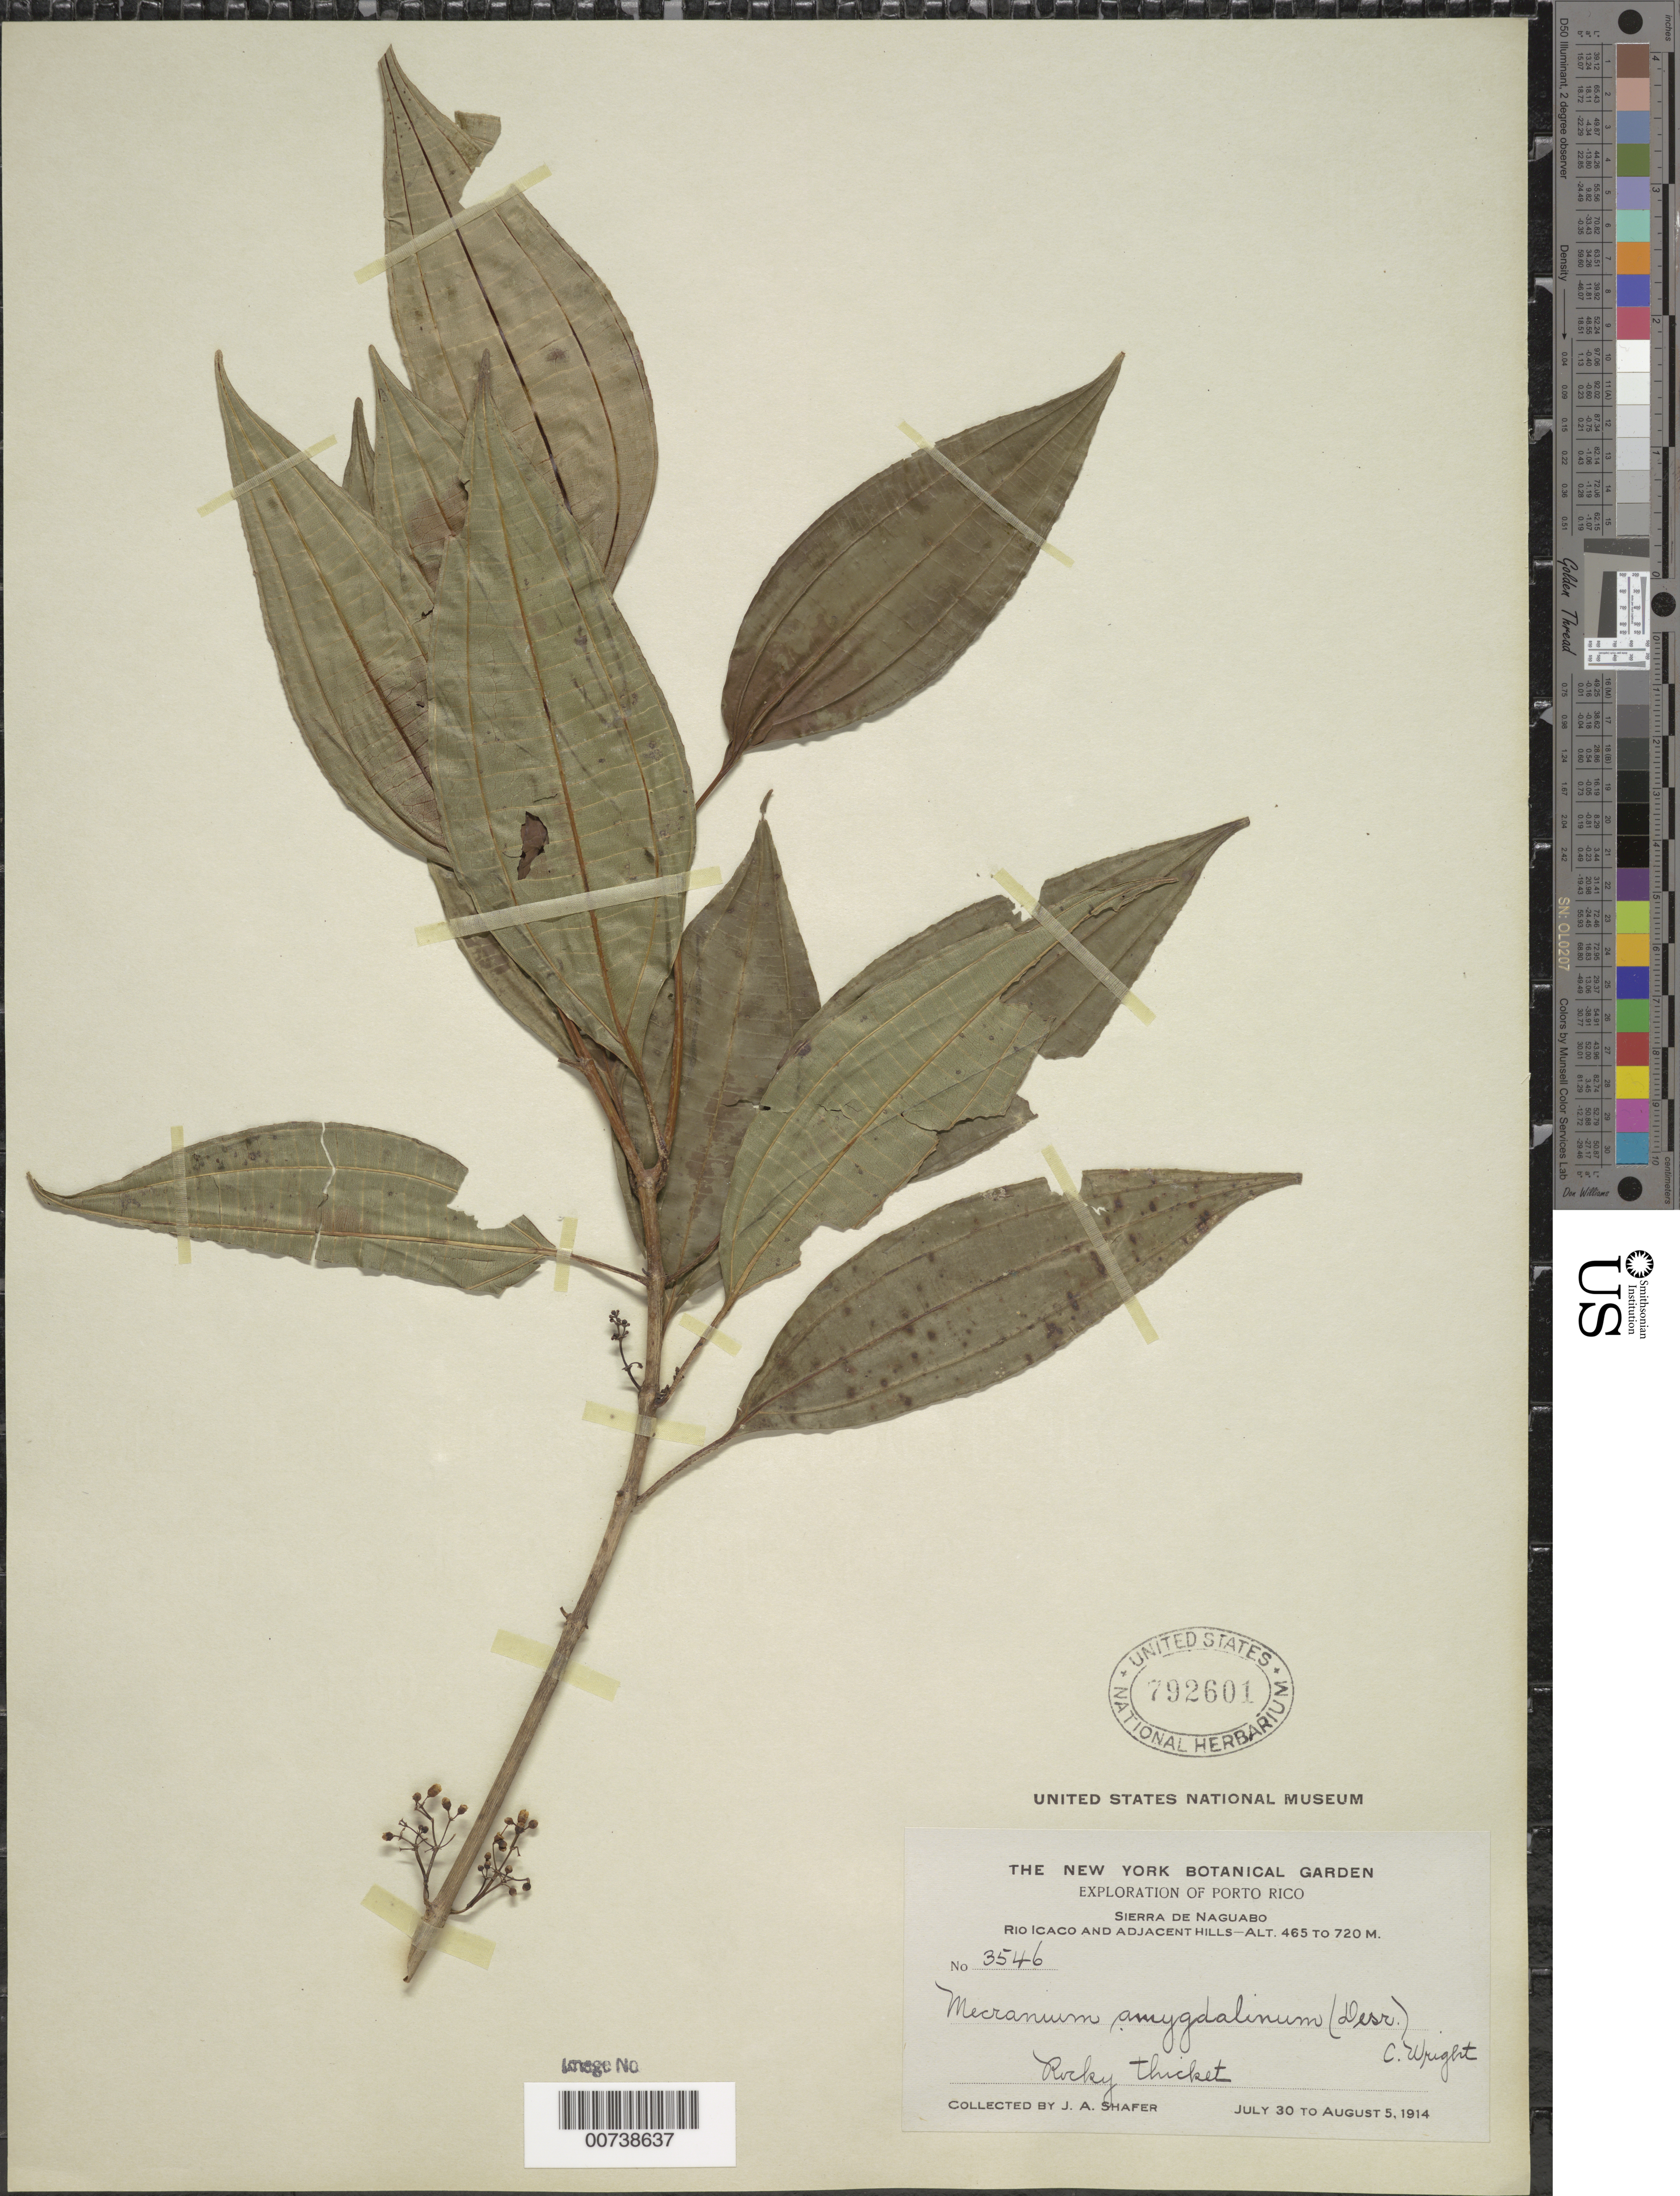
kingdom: Plantae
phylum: Tracheophyta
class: Magnoliopsida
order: Myrtales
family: Melastomataceae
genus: Mecranium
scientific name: Mecranium amygdalinum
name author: (Desr.) C. Wright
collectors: J. A. Shafer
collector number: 3546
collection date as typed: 30 Jul 1914 to 05 Aug 1914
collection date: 1914-07-30/1914-08-05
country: Puerto Rico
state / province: Naguabo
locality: Sierra de Naguabo, Río Icaco and adjacent hills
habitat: Rocky thicket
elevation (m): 465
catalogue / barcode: US 792601